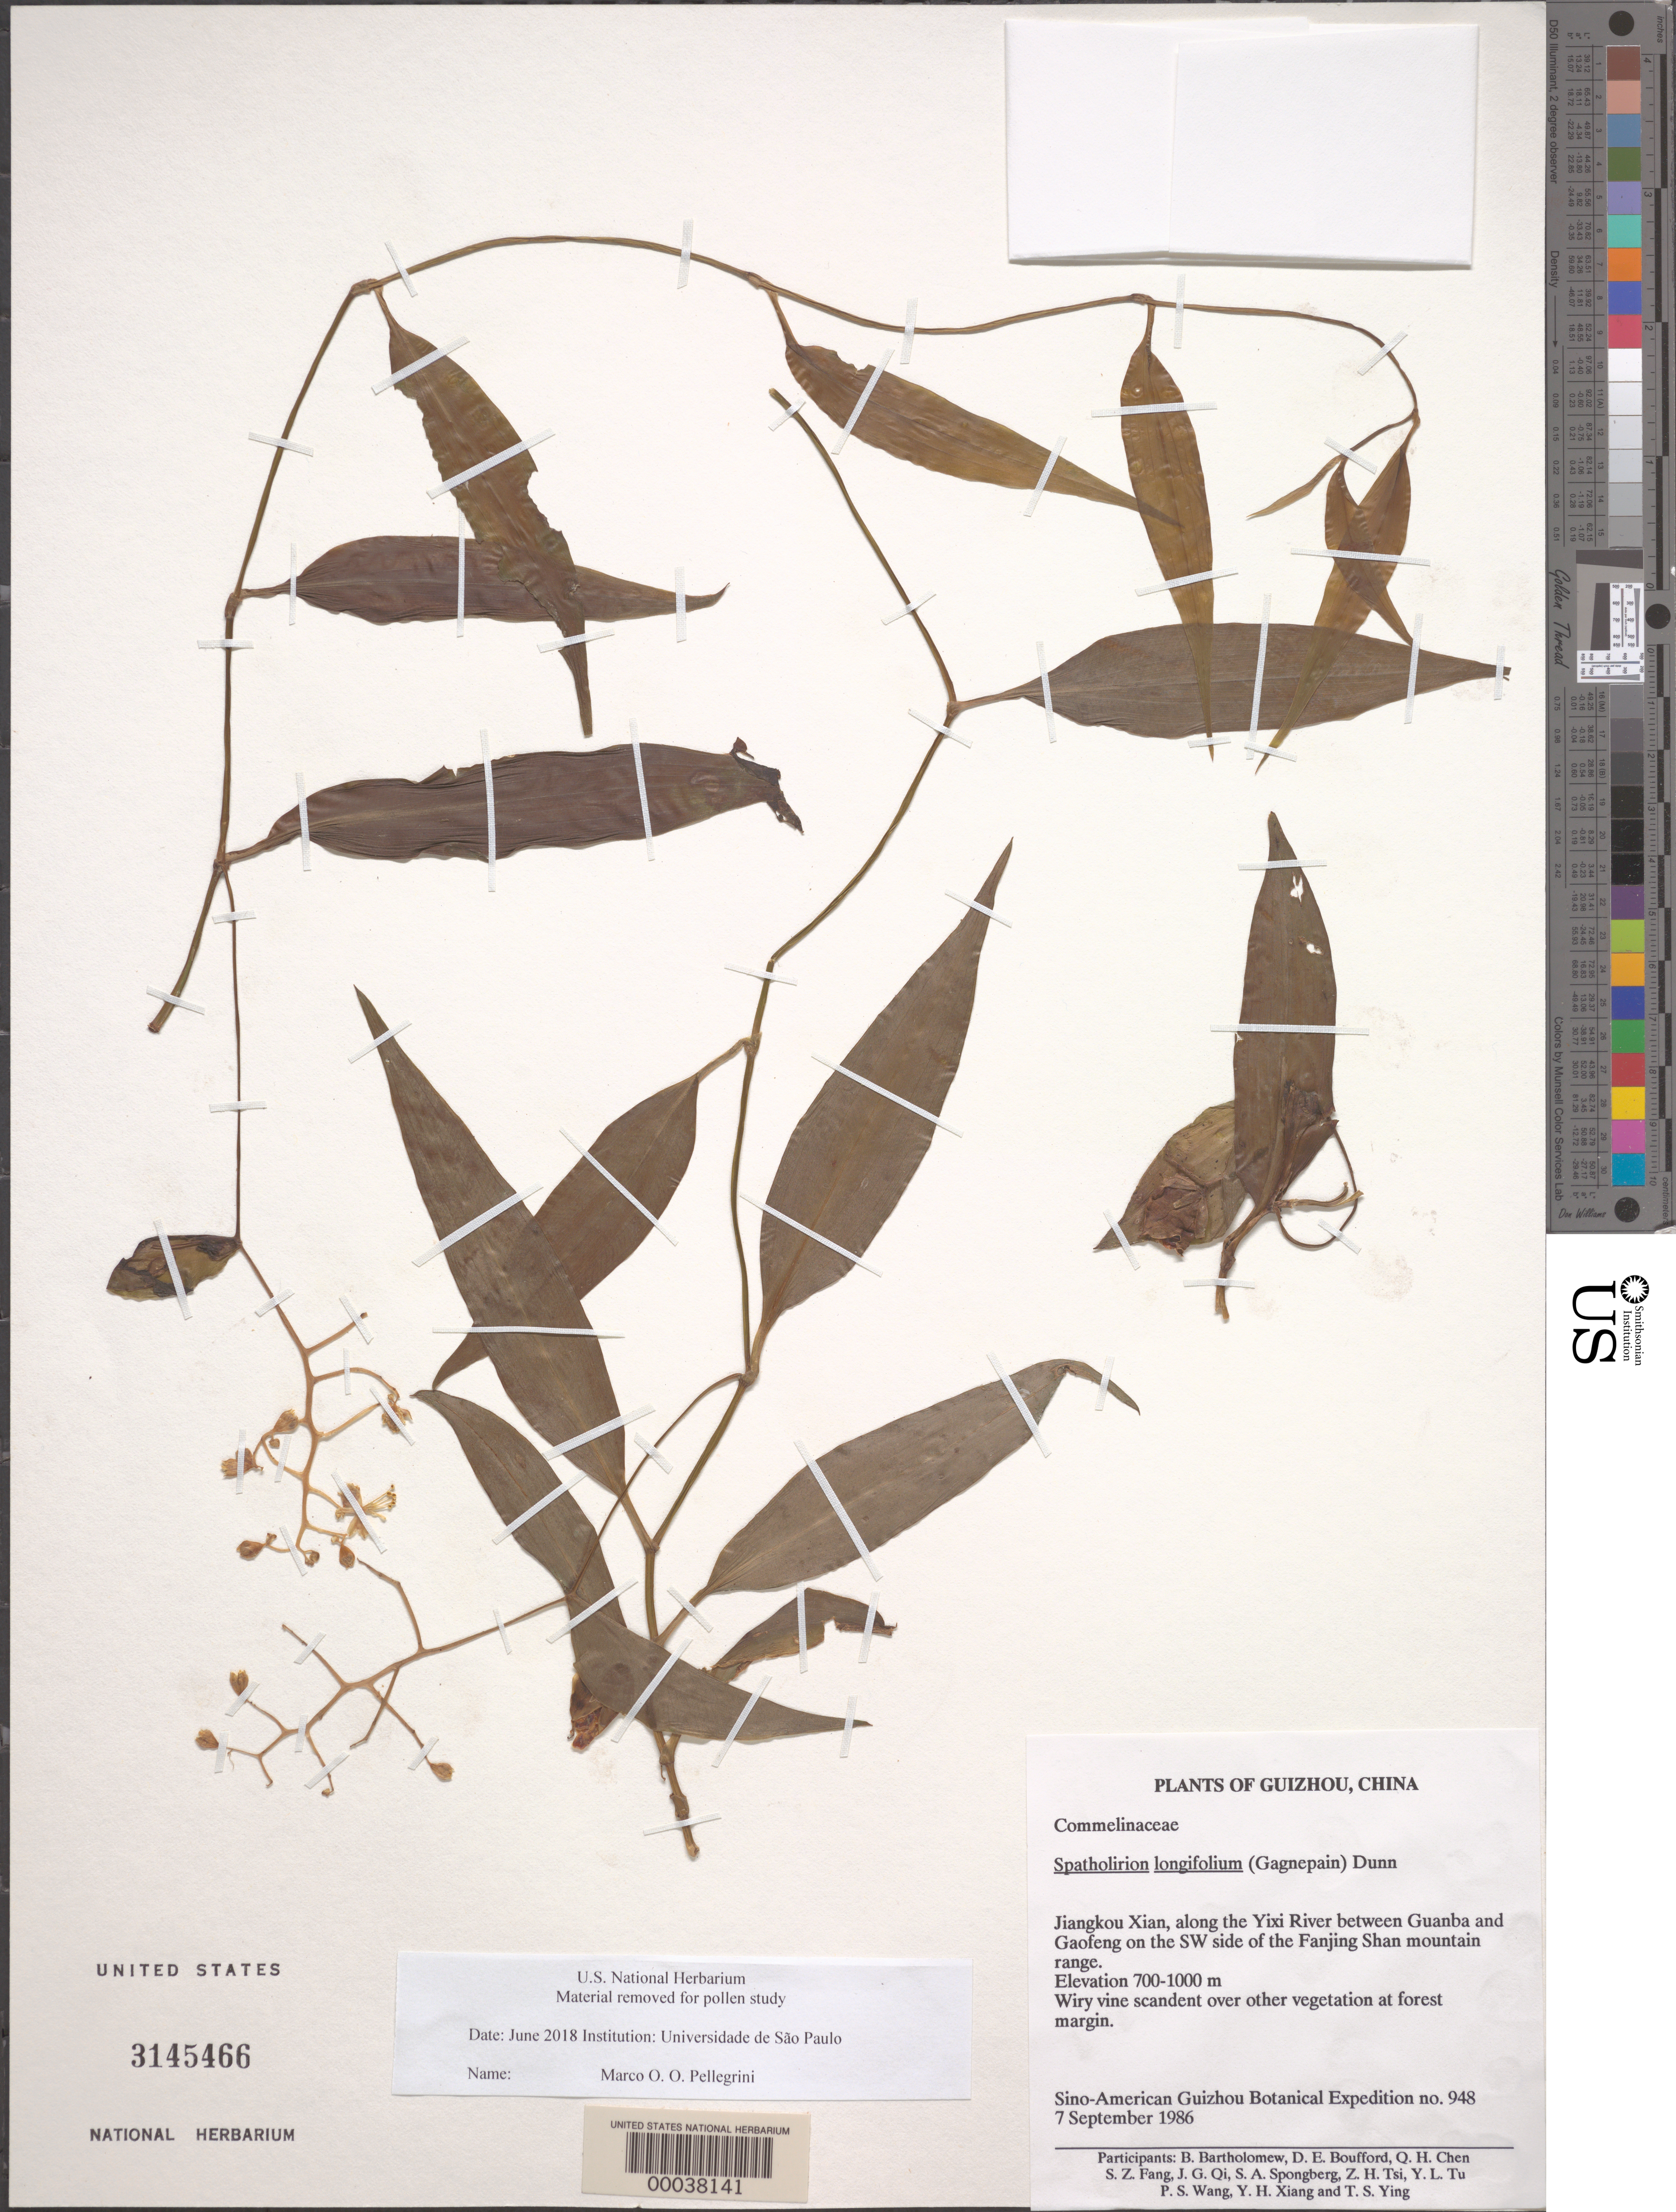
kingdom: Plantae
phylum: Tracheophyta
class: Liliopsida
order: Commelinales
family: Commelinaceae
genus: Spatholirion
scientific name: Spatholirion longifolium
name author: (Gagnep.) Dunn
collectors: B. M. Bartholomew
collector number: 948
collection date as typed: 07 Sep 1986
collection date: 1986-09-07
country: China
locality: Jiangkou xian, along the yixi river between guanba and gaofeng on the sw side of the fanjing shan mt range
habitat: At forest margin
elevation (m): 700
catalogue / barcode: US 3145466